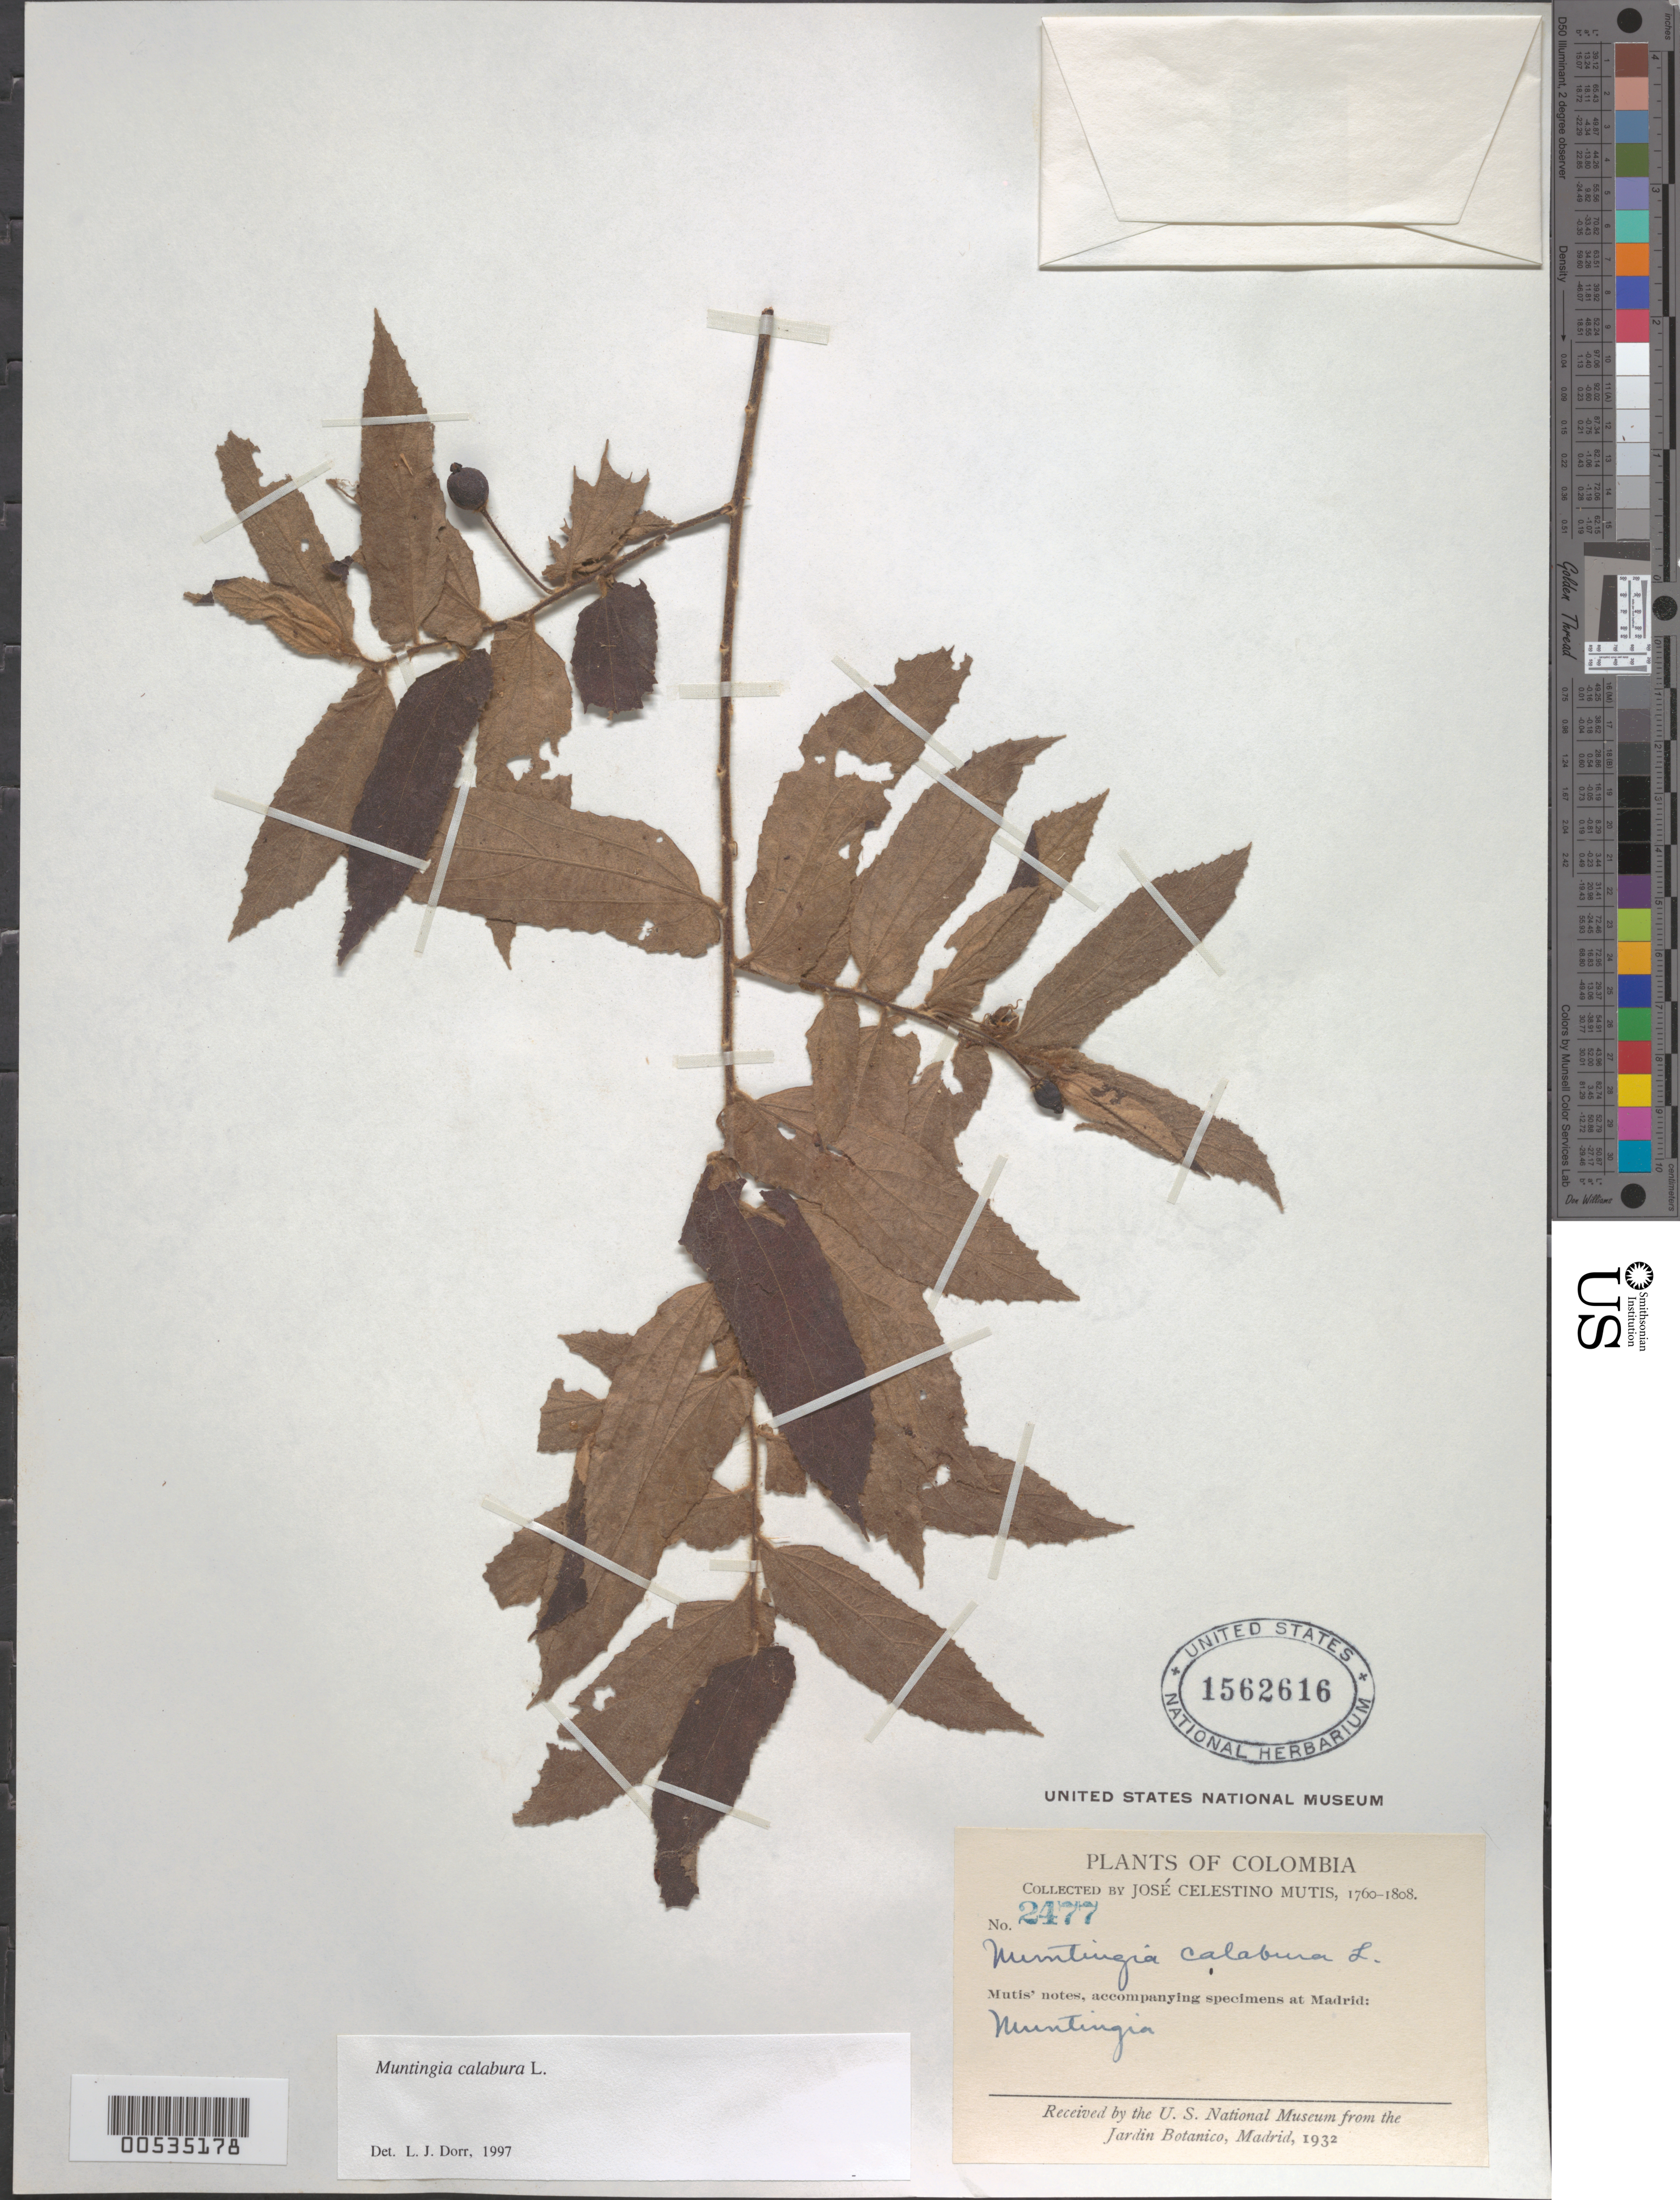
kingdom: Plantae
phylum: Tracheophyta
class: Magnoliopsida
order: Malvales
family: Muntingiaceae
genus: Muntingia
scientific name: Muntingia calabura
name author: L.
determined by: Dorr, L. J., (BOT), Smithsonian Institution - National Museum of Natural History (UNITED STATES)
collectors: J. C. B. Mutis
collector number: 2477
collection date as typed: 1760 to -- --- 1808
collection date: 1760/1808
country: Colombia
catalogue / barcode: US 1562616